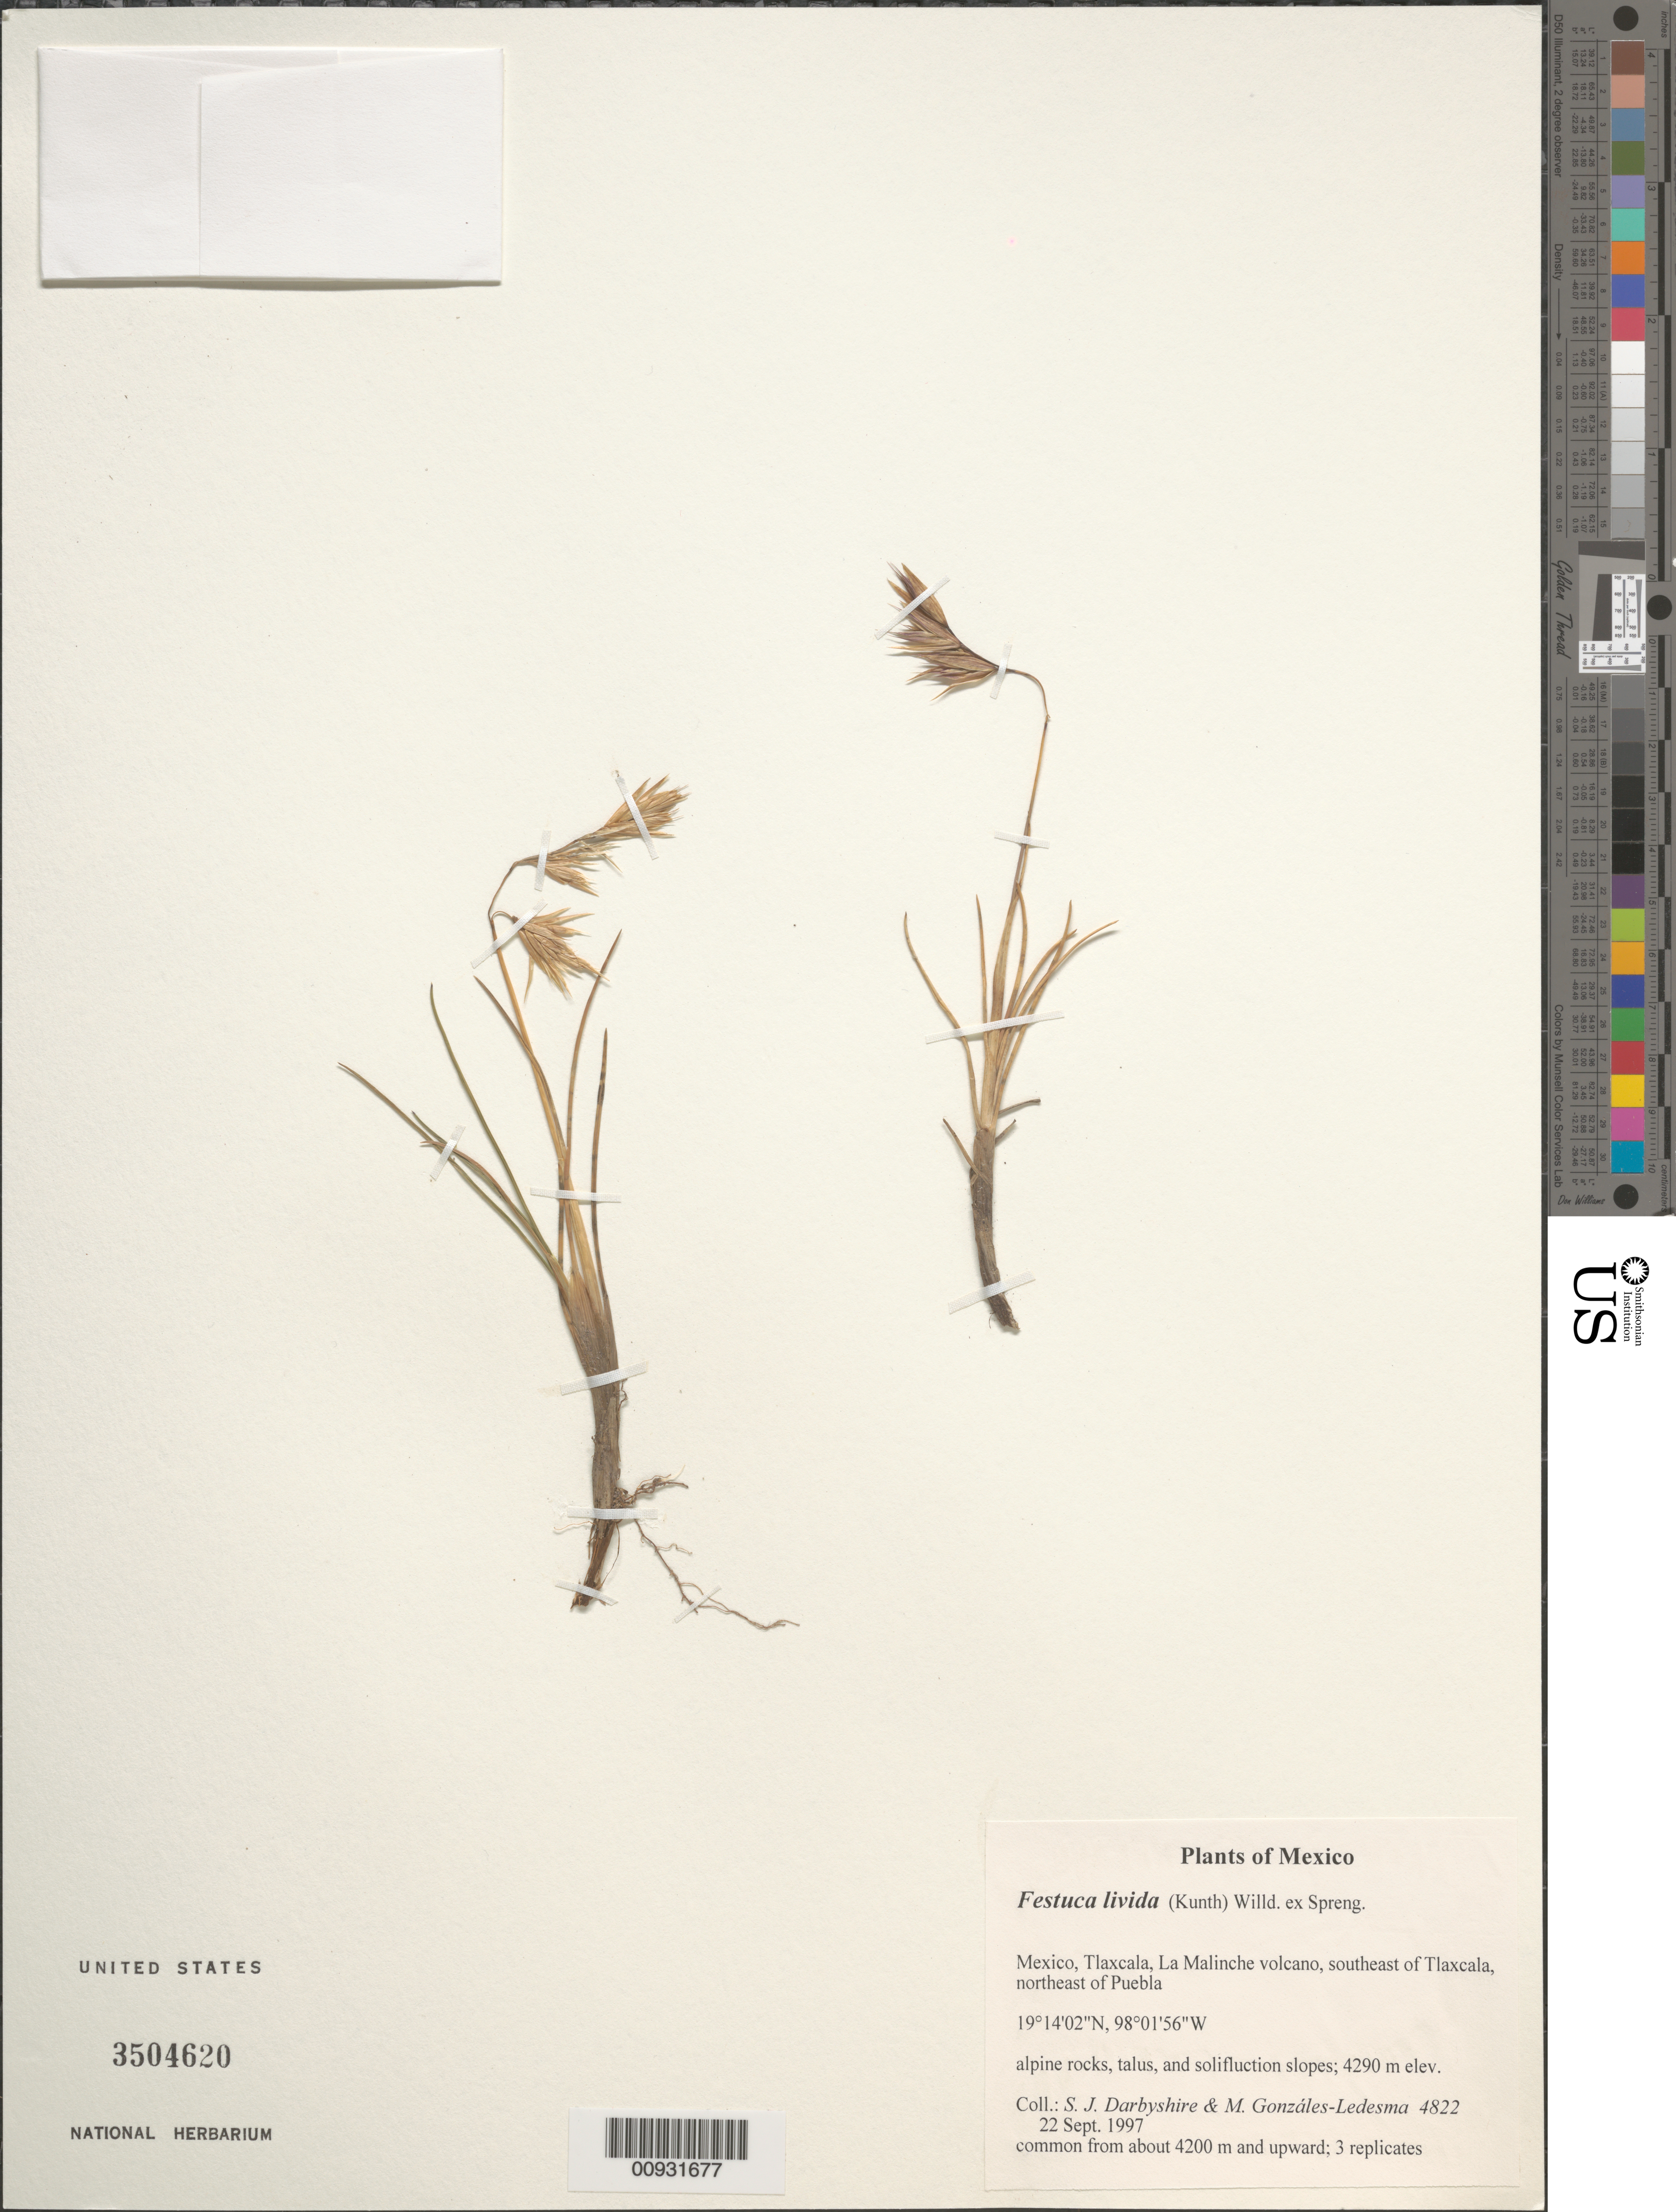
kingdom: Plantae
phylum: Tracheophyta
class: Liliopsida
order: Poales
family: Poaceae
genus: Festuca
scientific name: Festuca livida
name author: (Kunth) Willd.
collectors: S. Darbyshire & M. González-Ledesma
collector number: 4822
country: Mexico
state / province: Tlaxcala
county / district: Tlaxcala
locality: La Malinche volcano, SE of Tlaxcala, NE of Puebla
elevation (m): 4290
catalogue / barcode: US 3504620